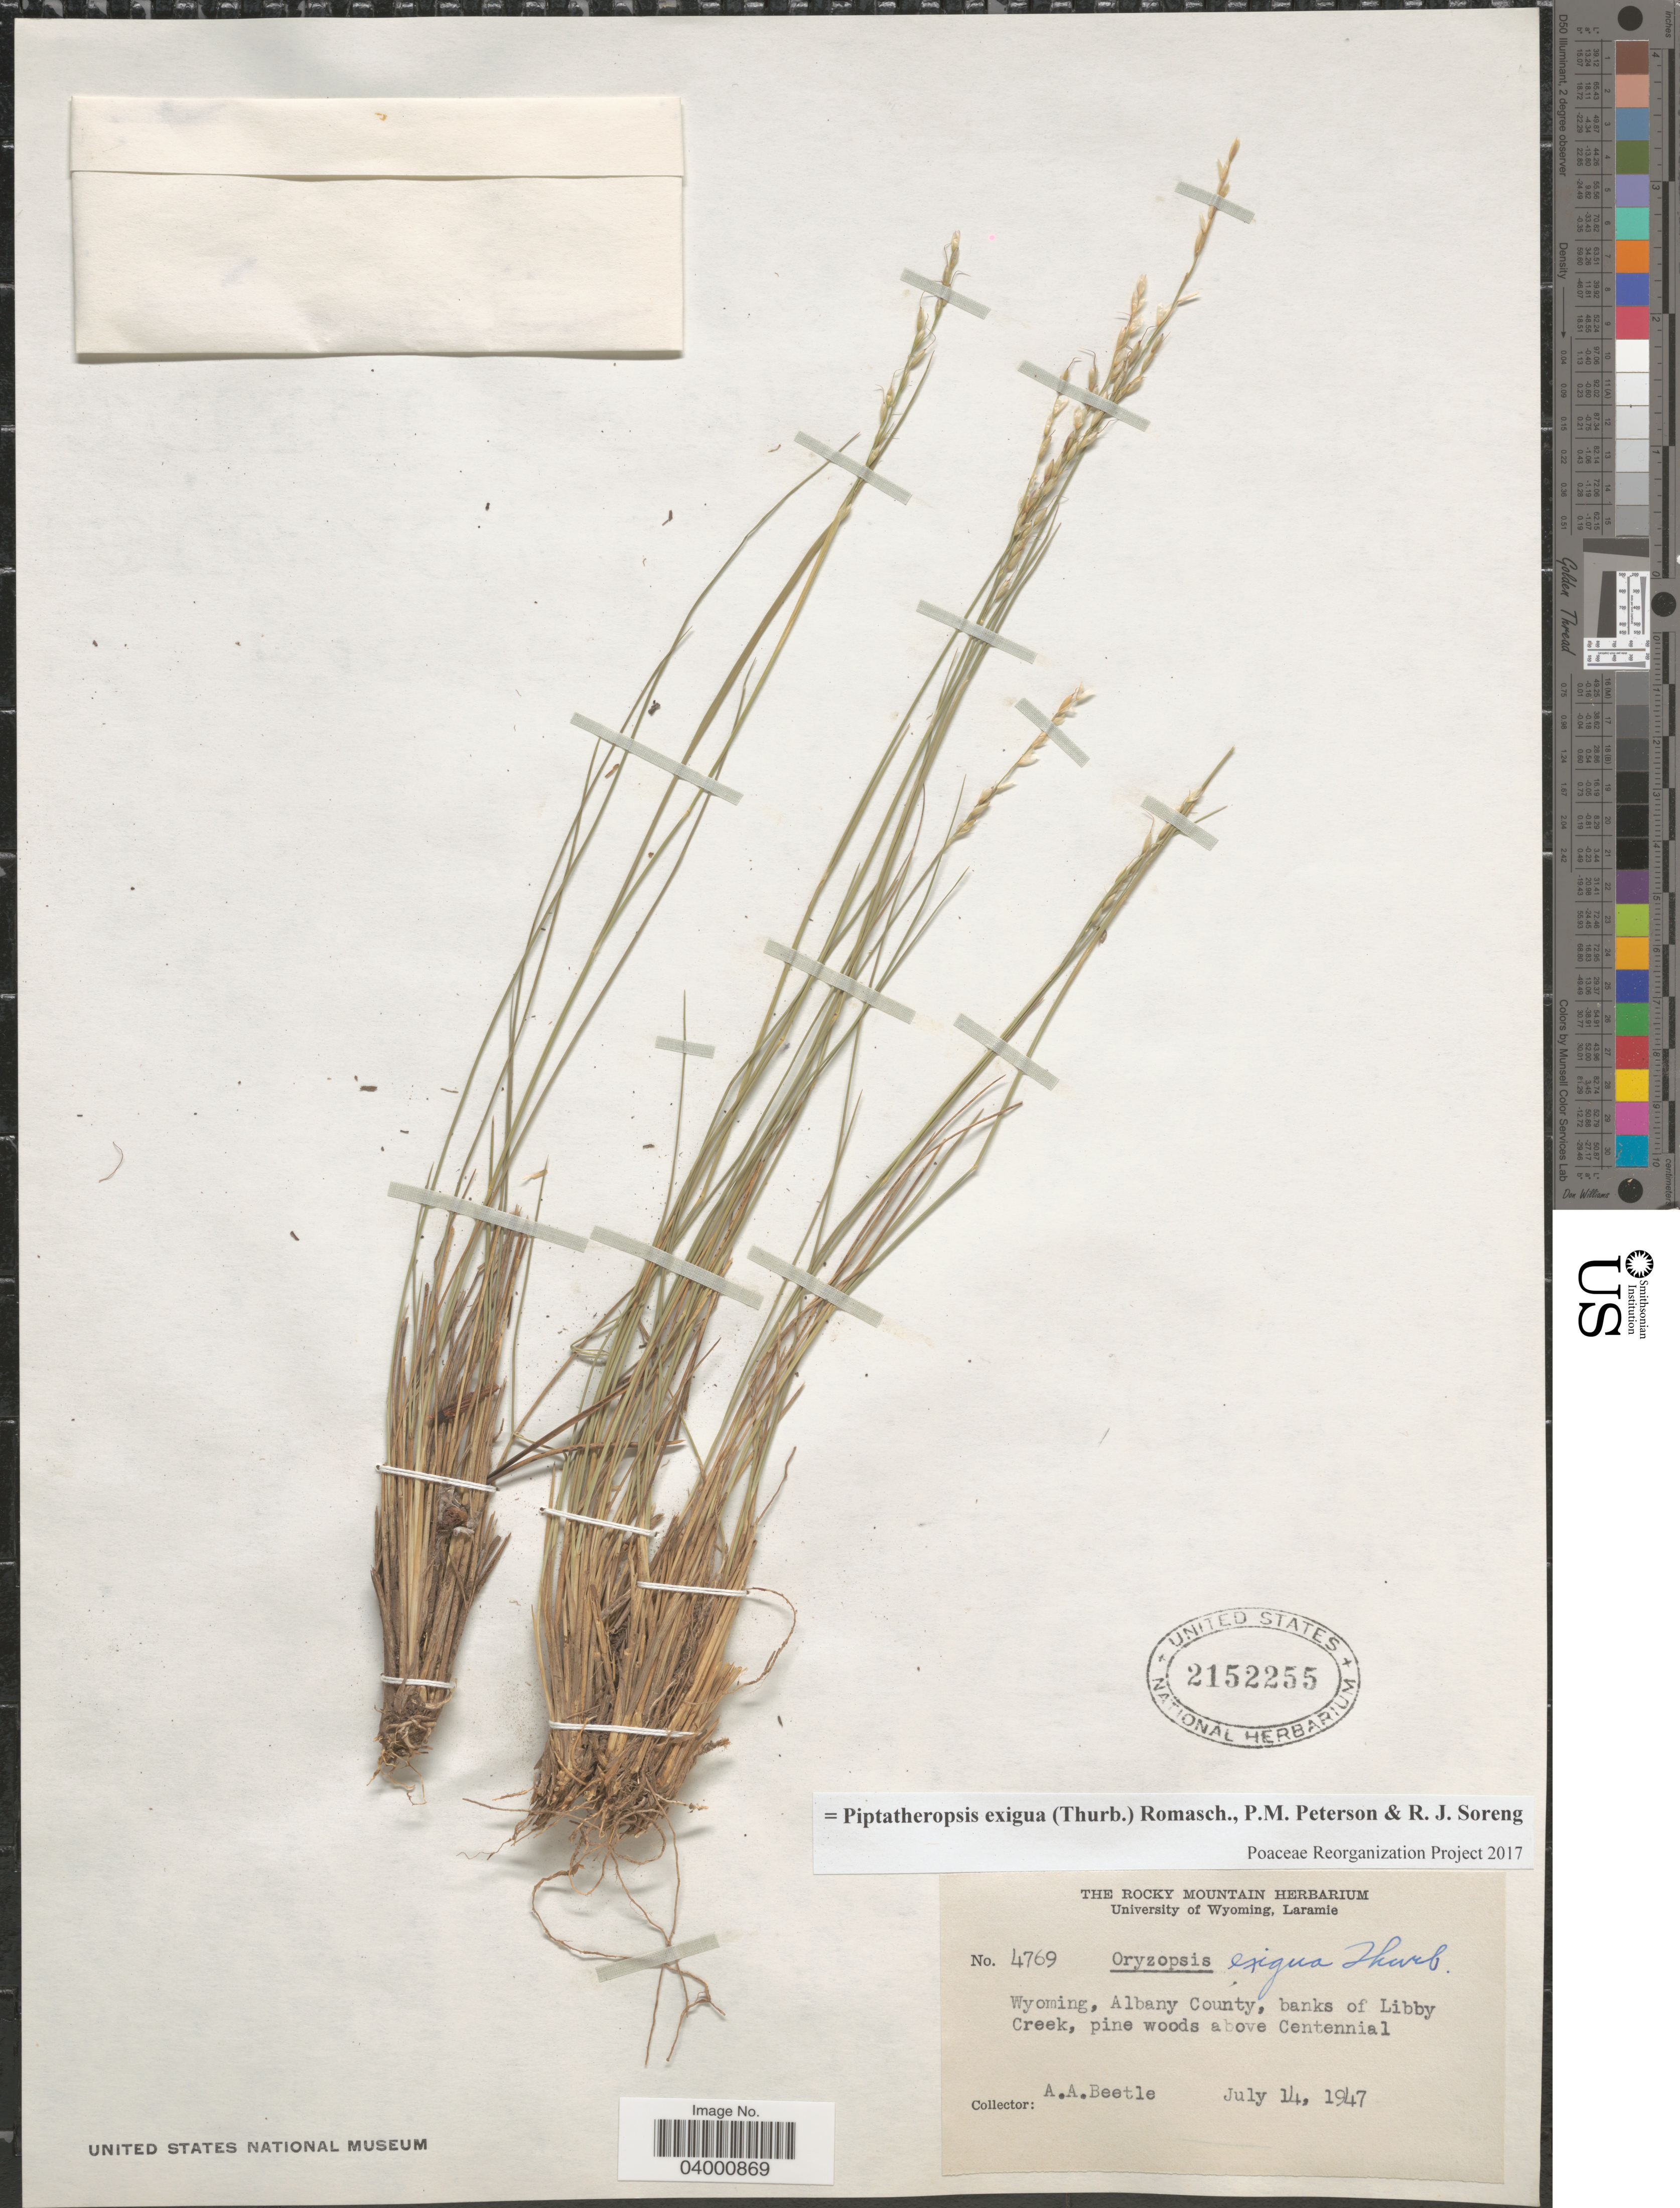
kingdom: Plantae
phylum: Tracheophyta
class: Liliopsida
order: Poales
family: Poaceae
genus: Piptatheropsis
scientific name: Piptatheropsis exigua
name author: (Thurb.) Romasch. et al.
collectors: A. A. Beetle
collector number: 4769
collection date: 1947-07-14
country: United States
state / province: Wyoming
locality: Albany County, banks of Libby Creek, pine woods above Centennial.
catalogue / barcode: US 2152255